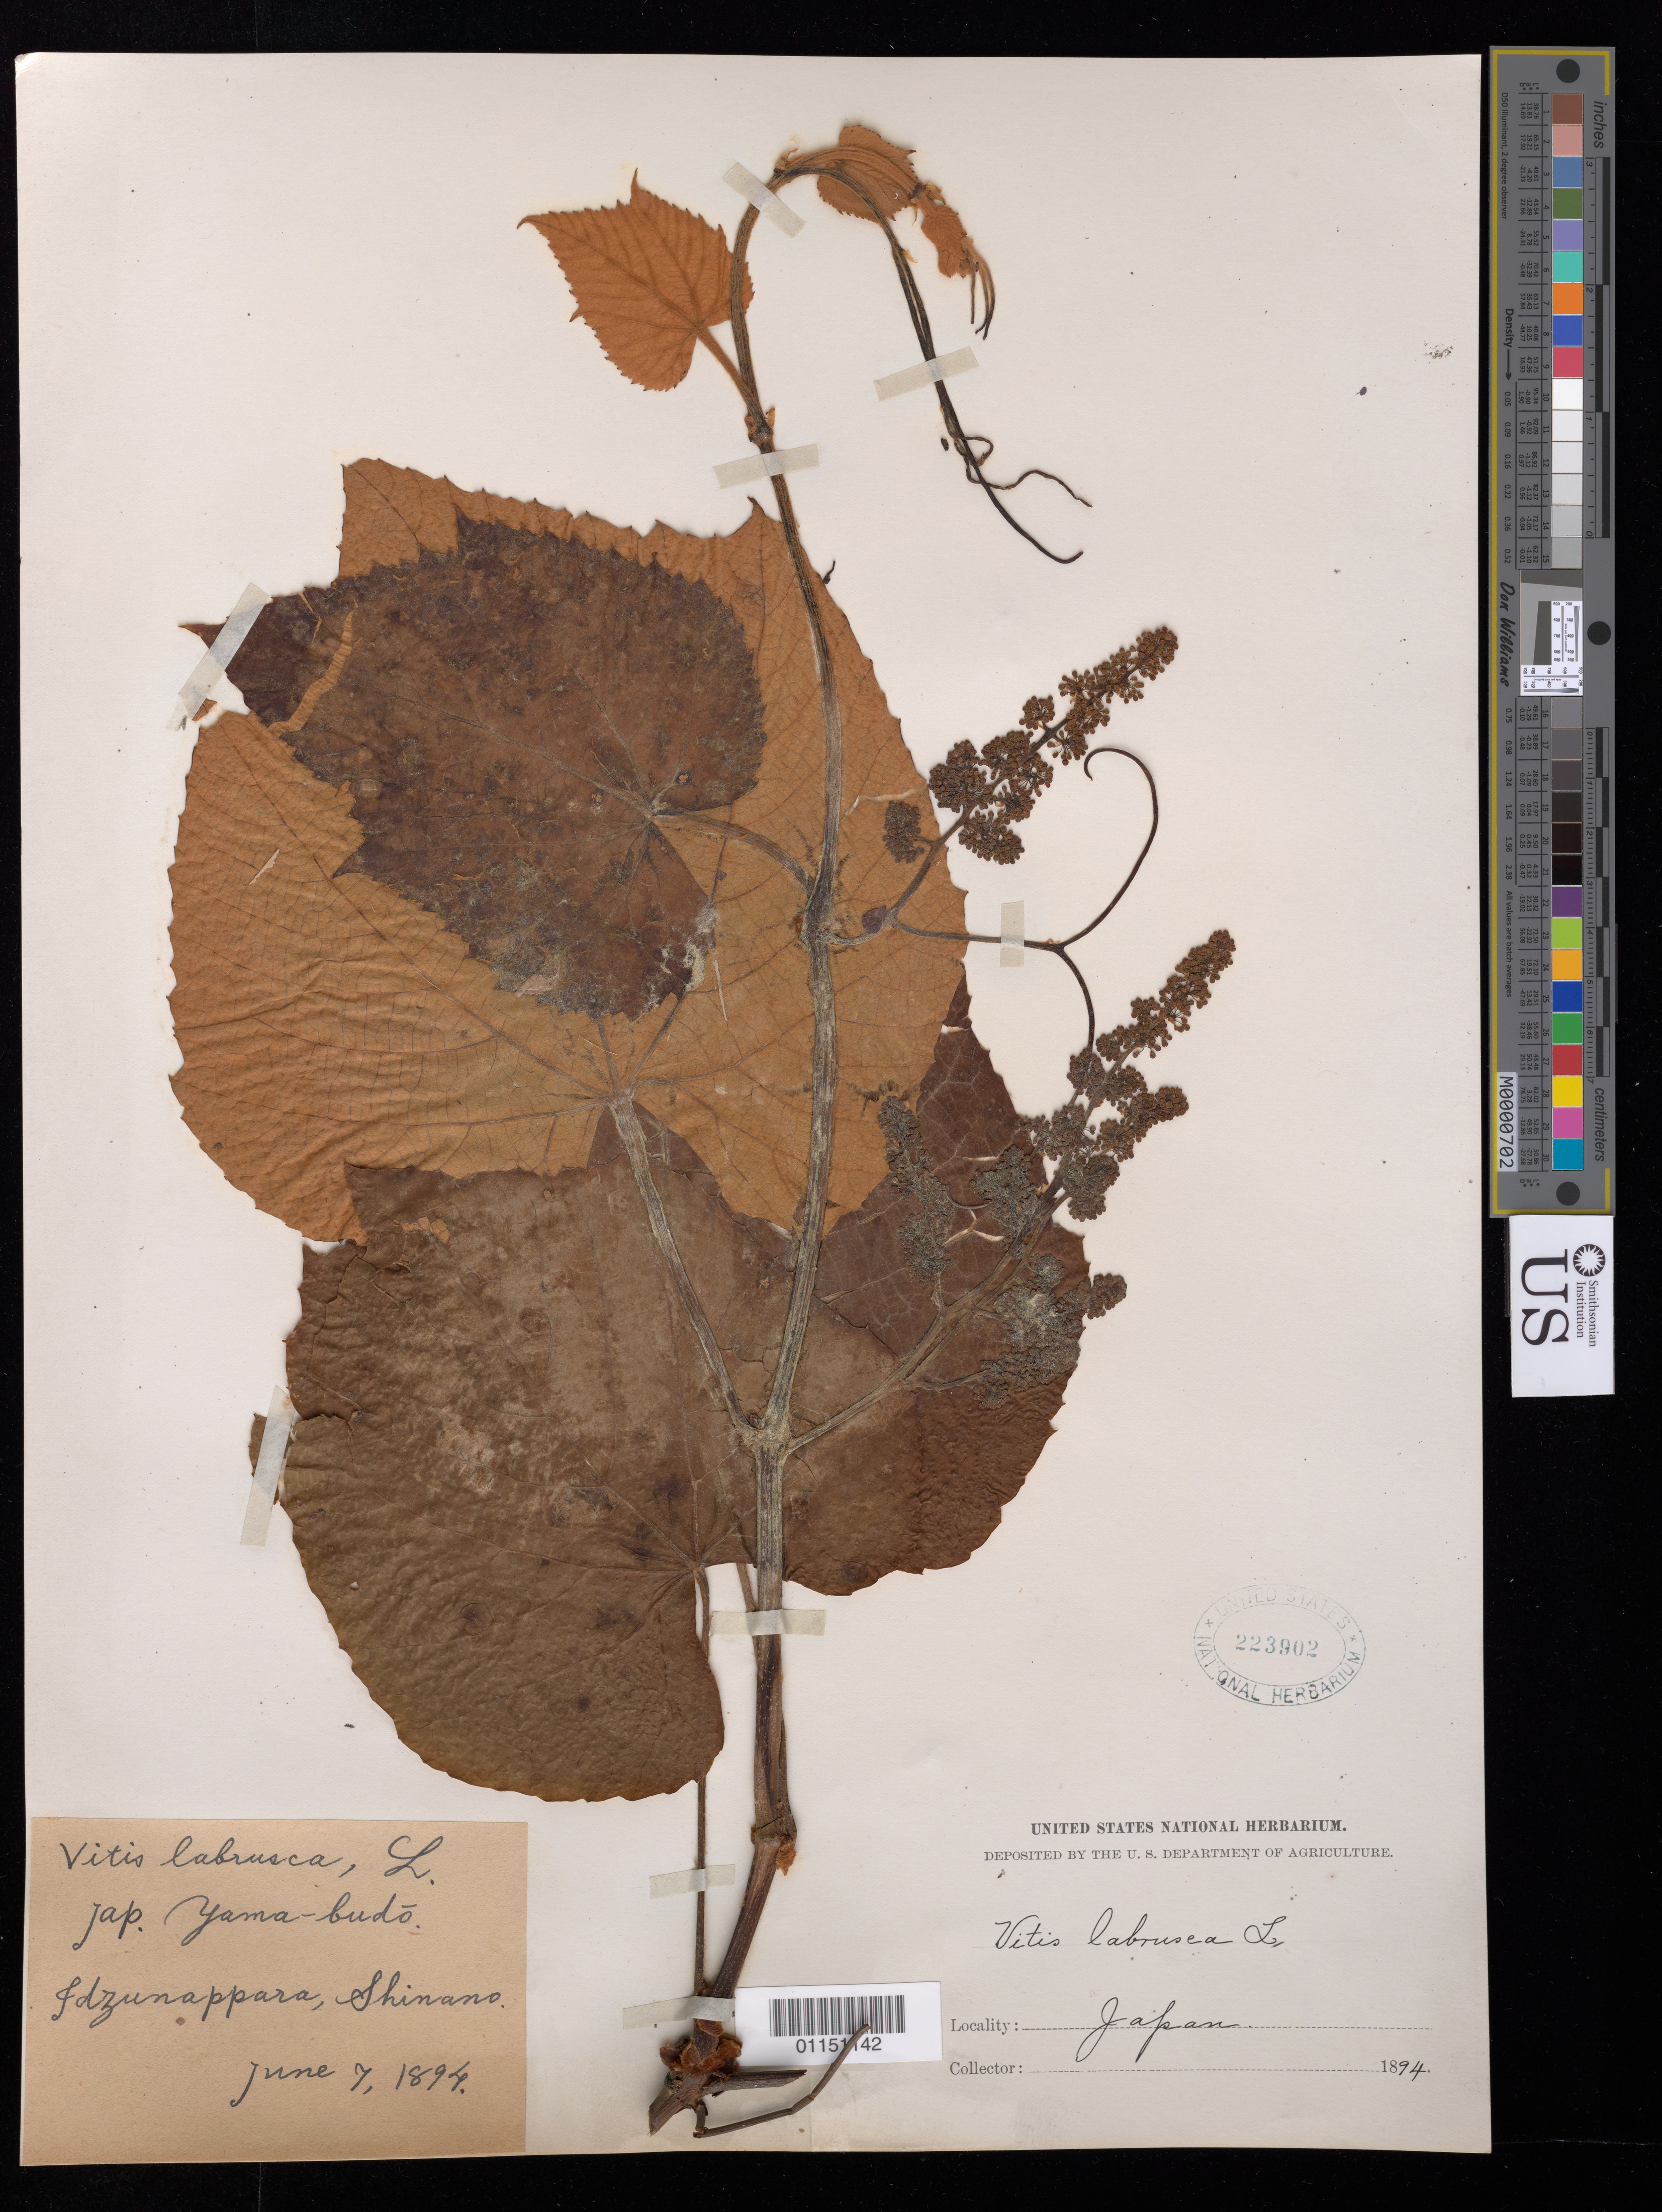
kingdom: Plantae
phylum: Tracheophyta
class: Magnoliopsida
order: Vitales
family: Vitaceae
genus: Vitis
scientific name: Vitis coignetiae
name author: Pulliat ex Planch.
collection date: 1894-06-07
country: Japan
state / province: Nagano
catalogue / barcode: US 223902